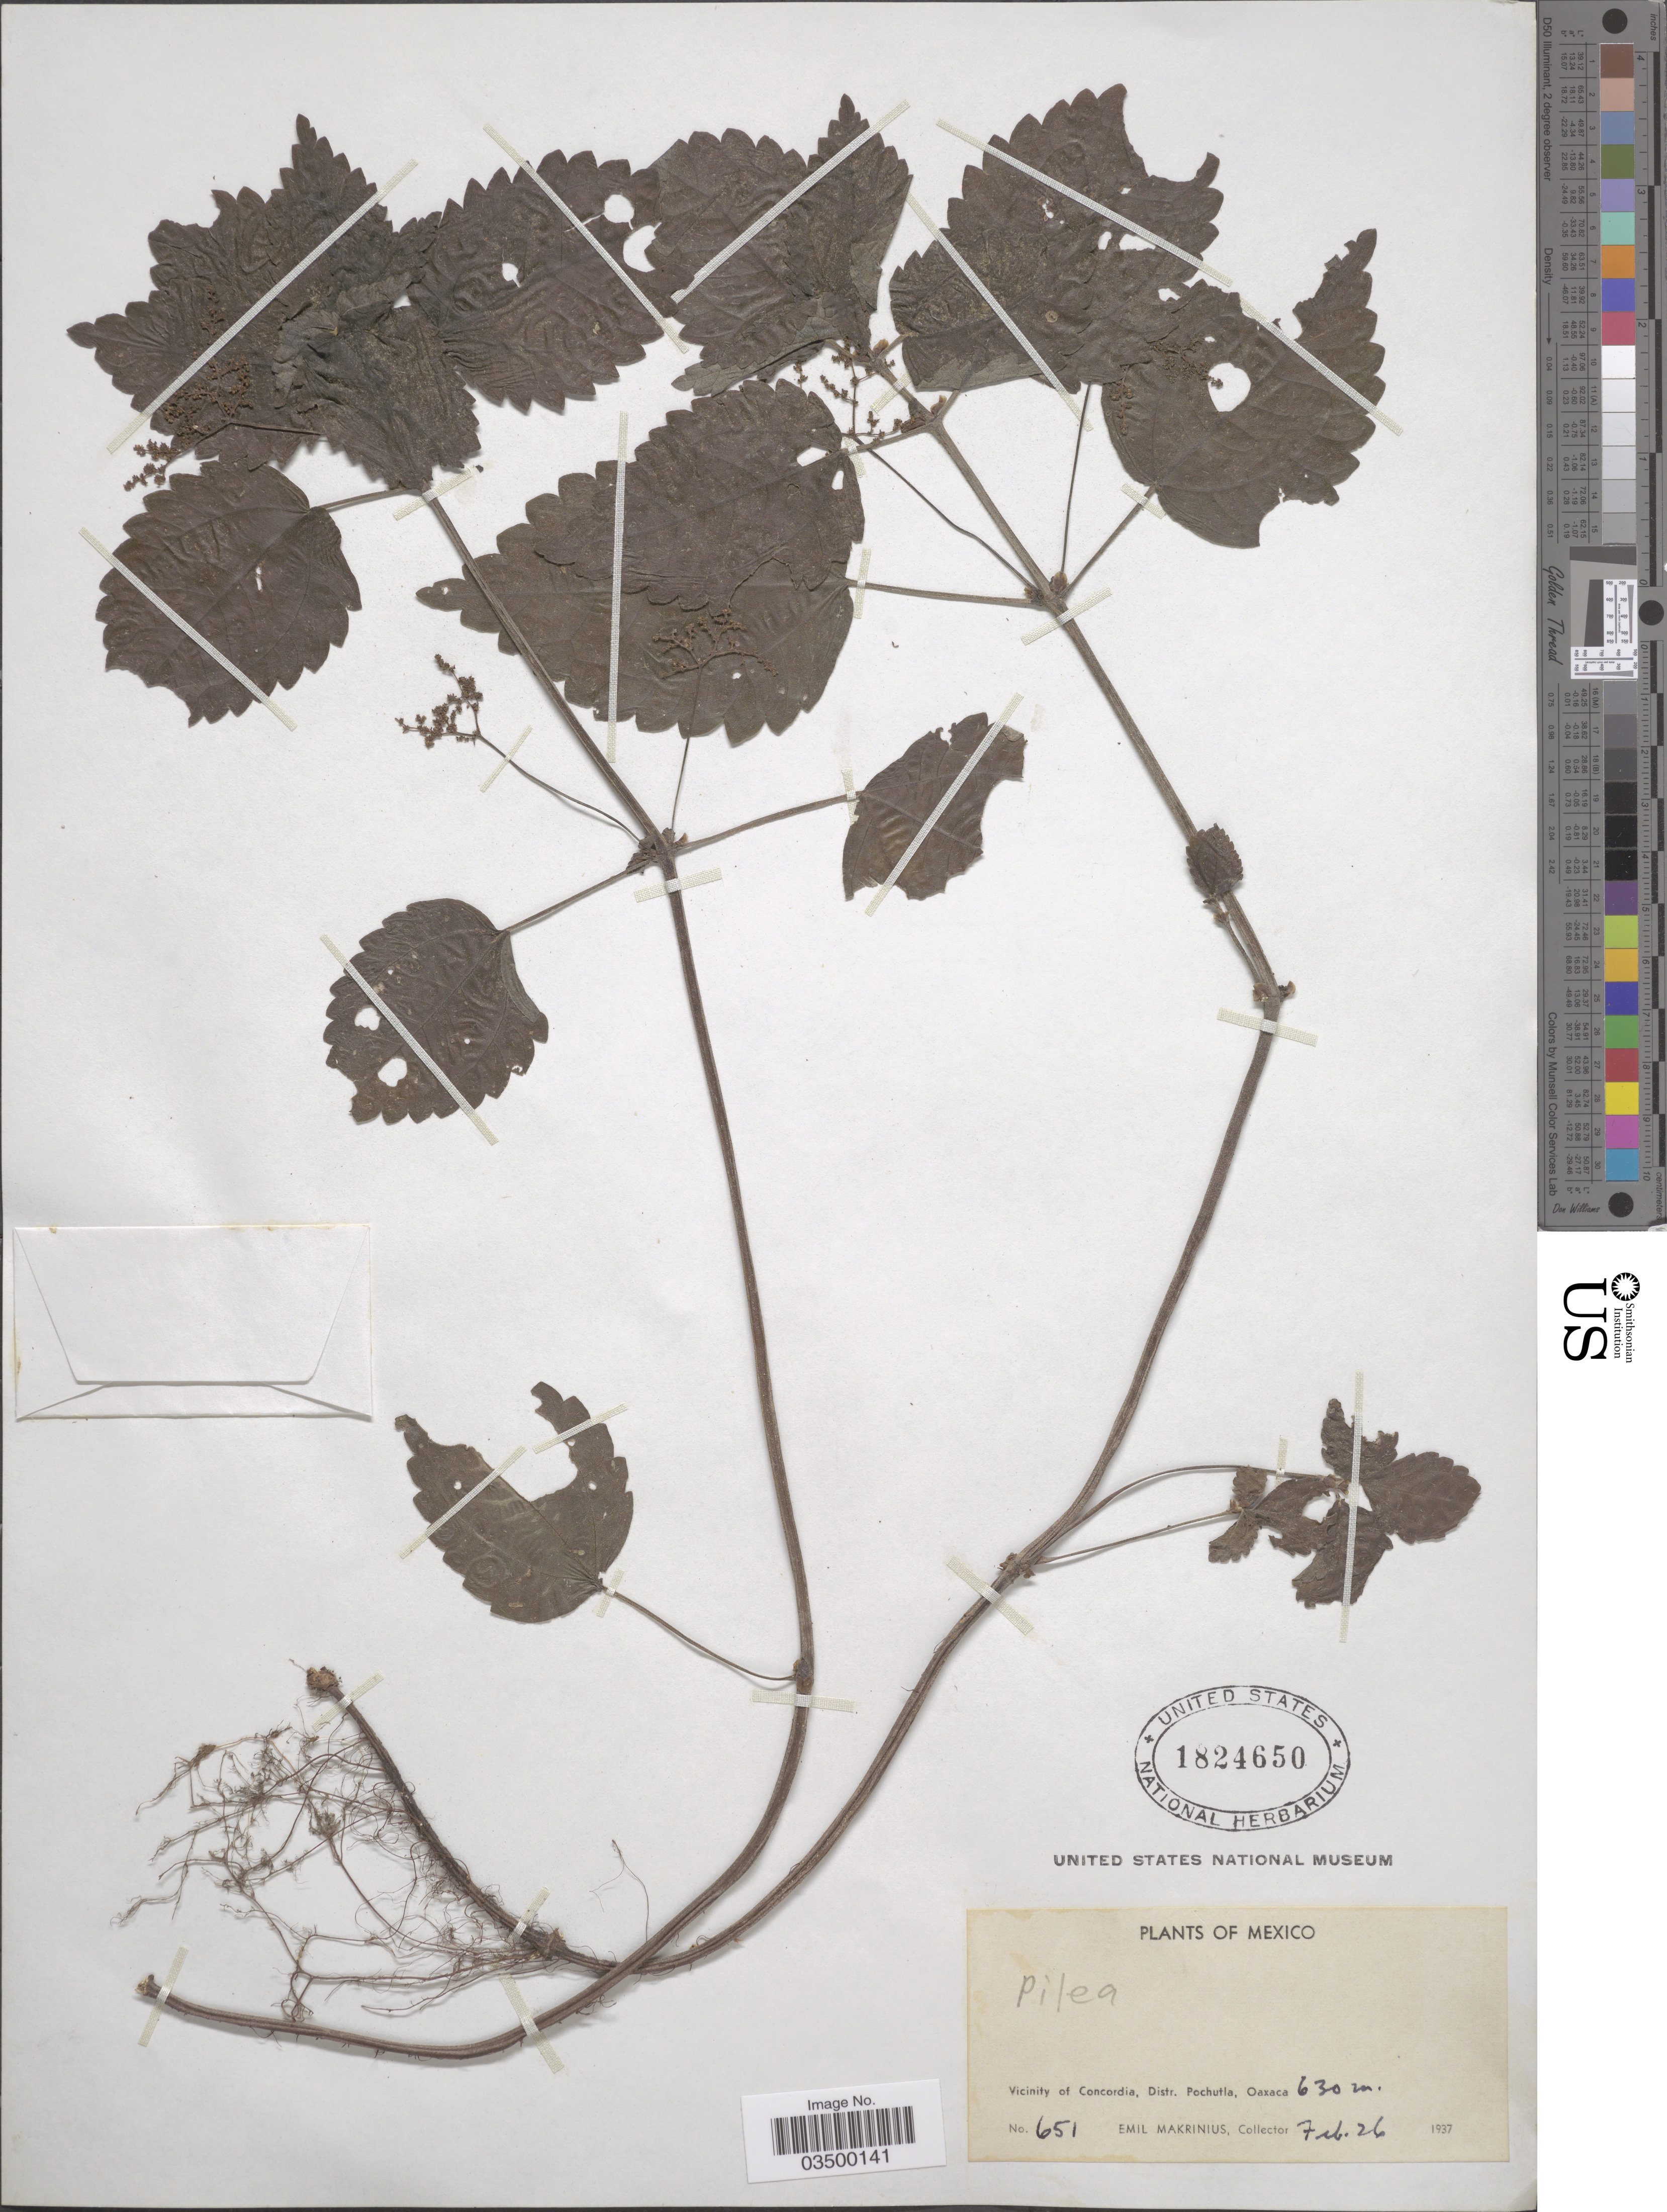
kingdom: Plantae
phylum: Tracheophyta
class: Magnoliopsida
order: Rosales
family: Urticaceae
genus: Pilea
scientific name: Pilea sp.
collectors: E. Makrinius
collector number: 651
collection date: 1937-02-26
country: Mexico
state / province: Oaxaca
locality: Vicinity of Concordia, Distr. Pochutla.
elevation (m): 630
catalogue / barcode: US 1824650